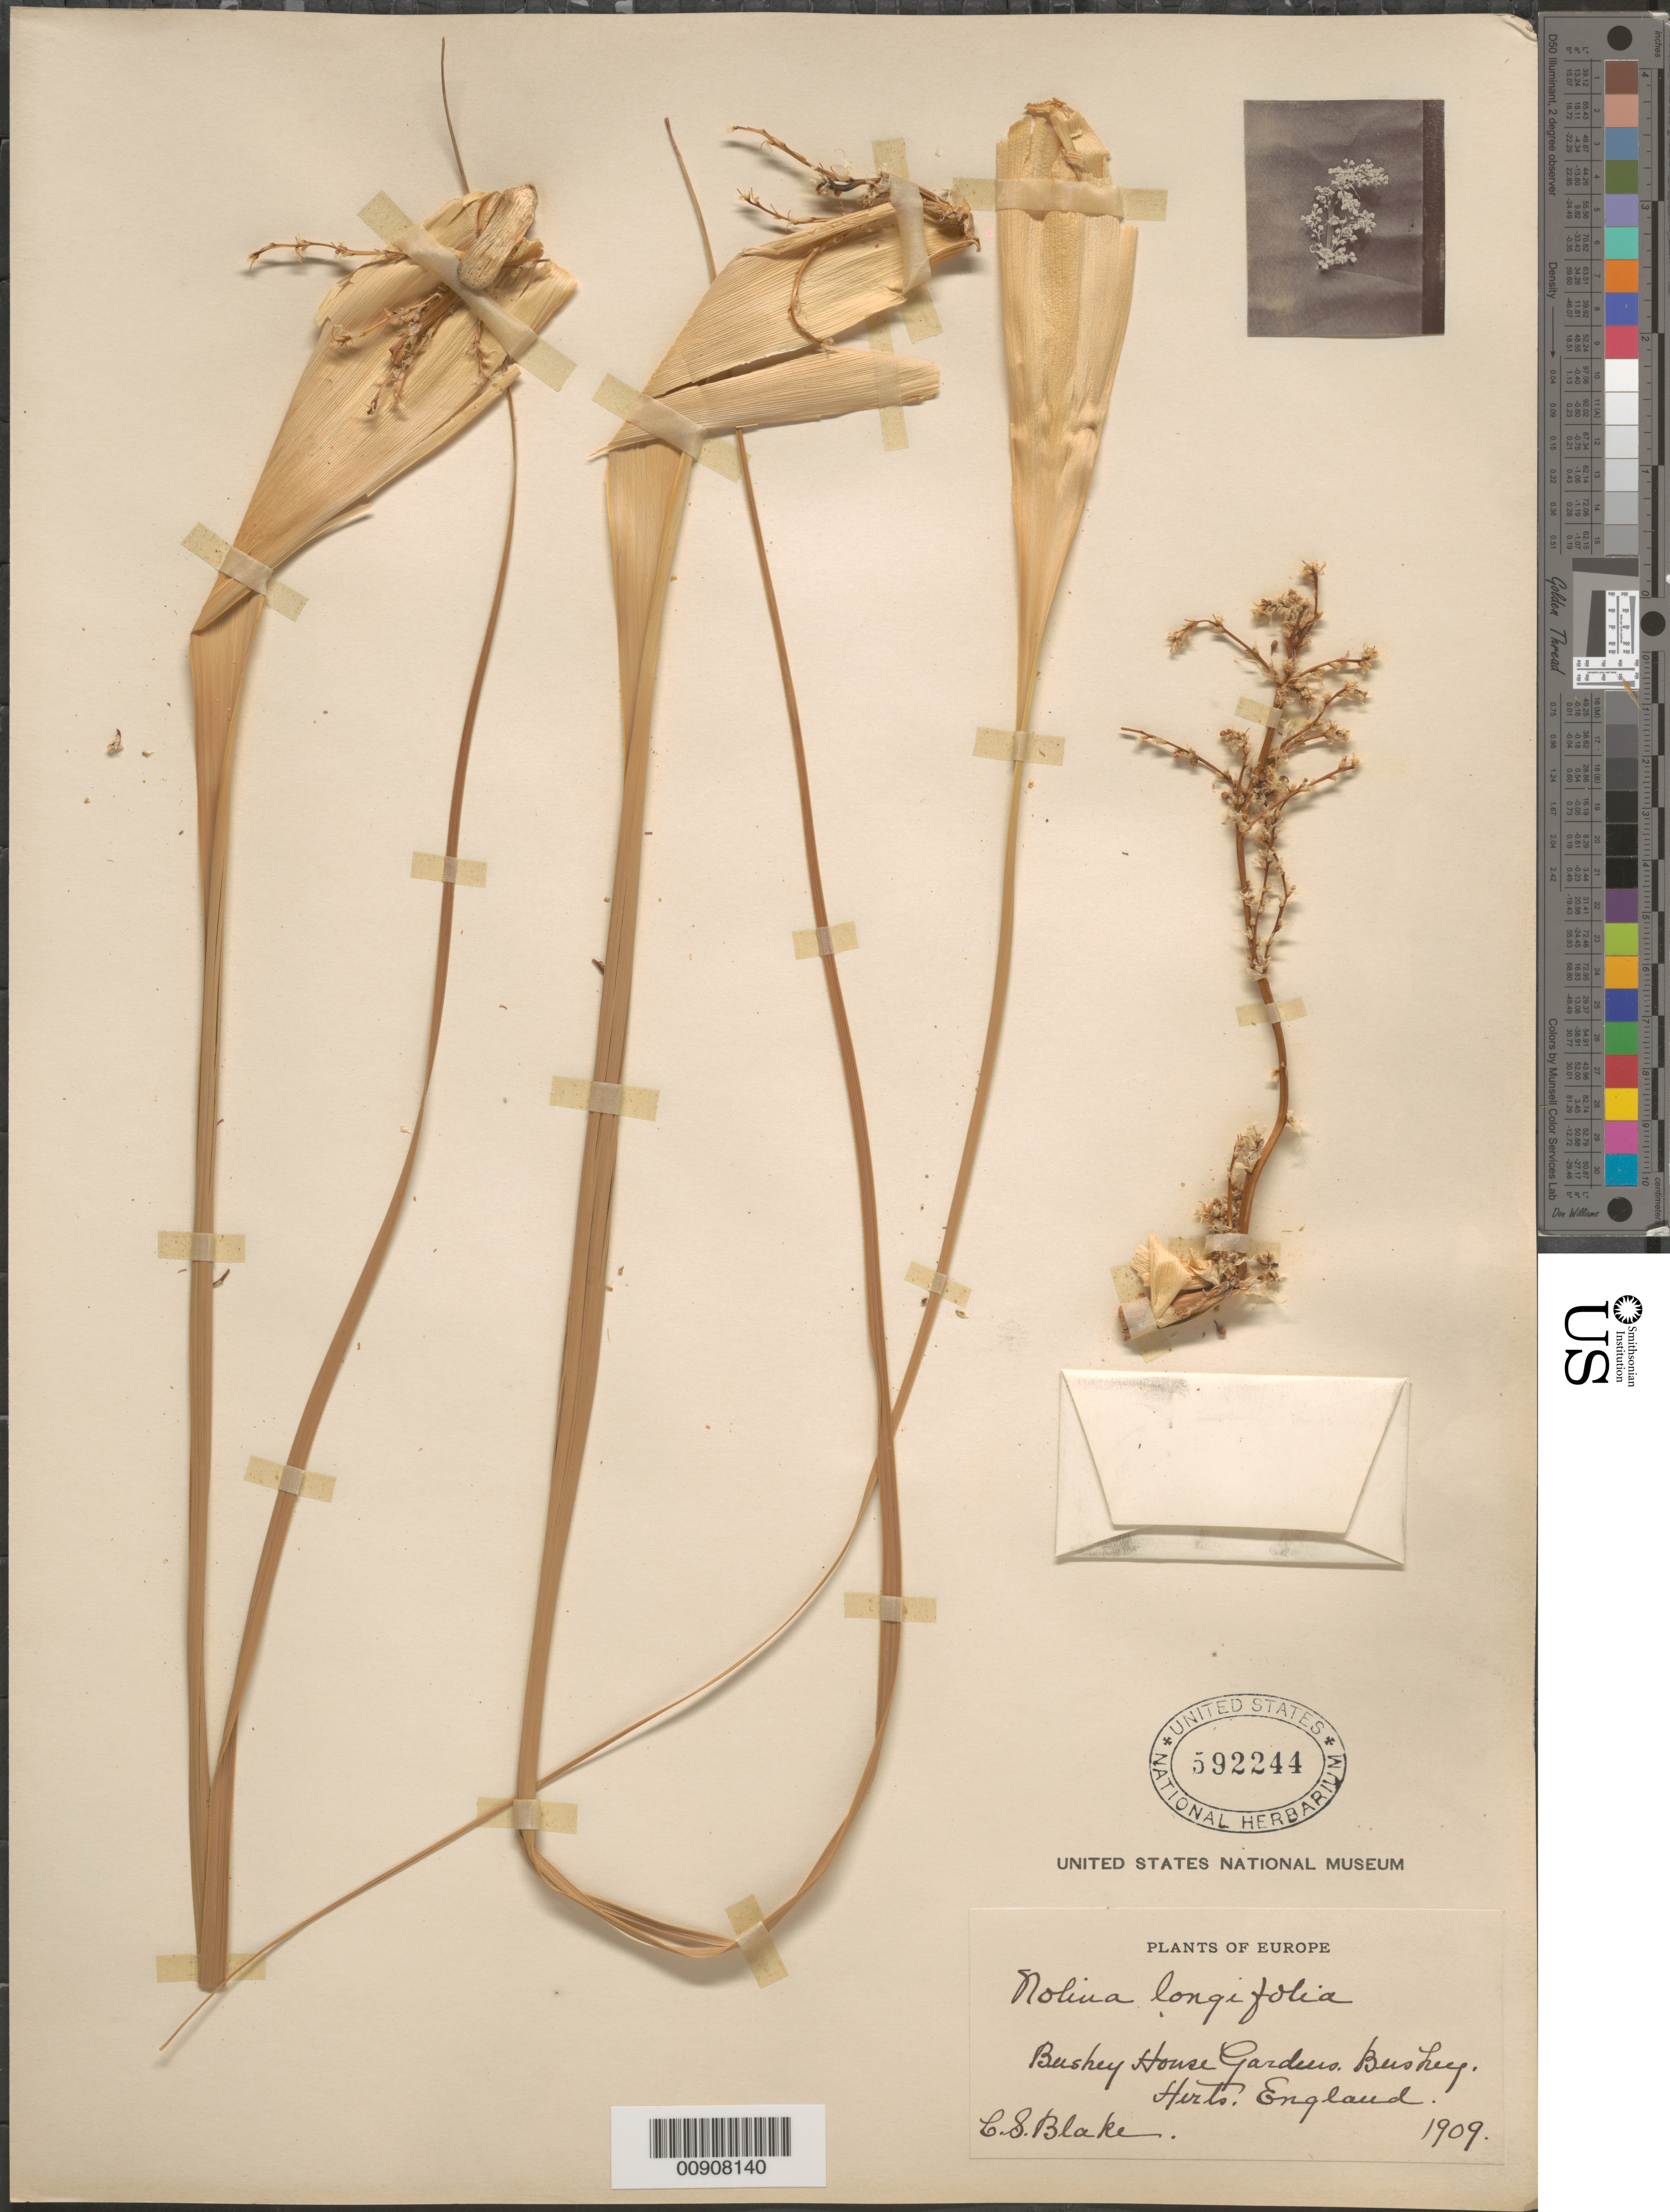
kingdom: Plantae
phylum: Tracheophyta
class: Liliopsida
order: Asparagales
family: Asparagaceae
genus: Nolina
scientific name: Nolina longifolia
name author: (Schult.) J.H. Hemsl.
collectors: Blake, C. S.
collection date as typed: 1909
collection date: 1909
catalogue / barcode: US 592244